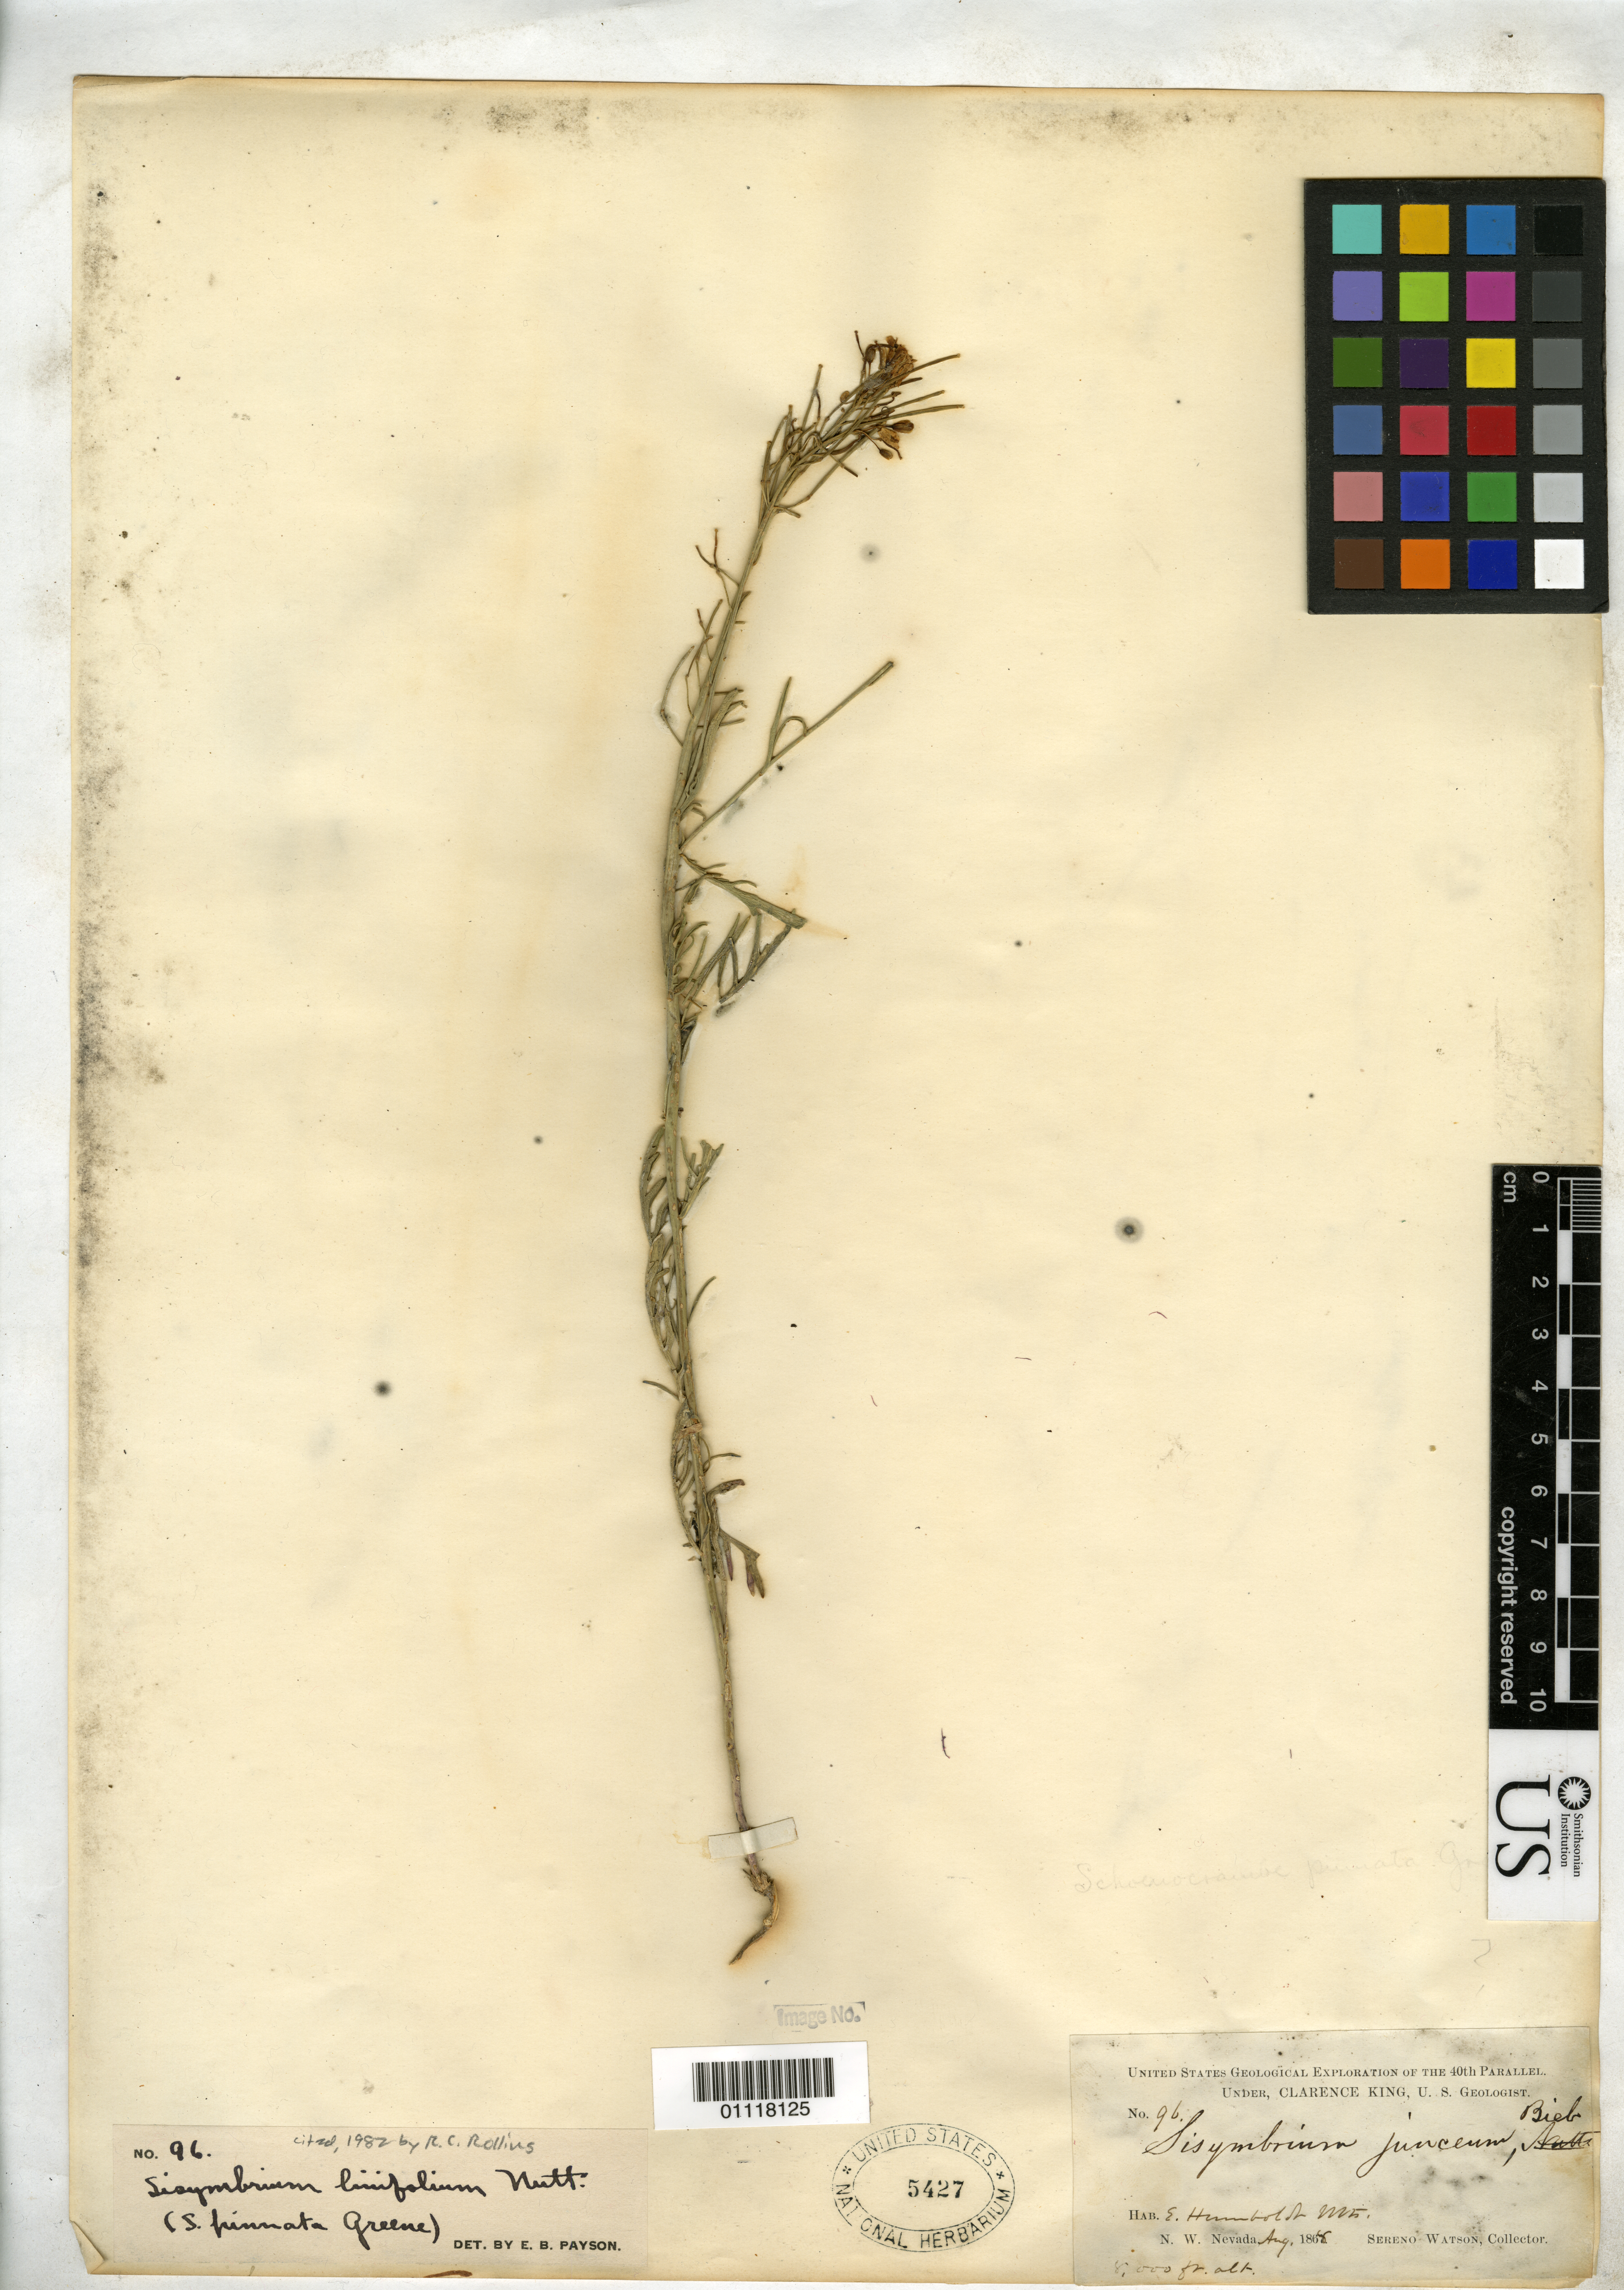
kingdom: Plantae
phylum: Tracheophyta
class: Magnoliopsida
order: Brassicales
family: Brassicaceae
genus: Sisymbrium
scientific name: Sisymbrium linifolium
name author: (Nutt.) Nutt. ex Torr. & A. Gray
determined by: Payson, E. B.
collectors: S. Watson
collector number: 96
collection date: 1868-08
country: United States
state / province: Nevada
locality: E. Humboldt Mts., N. W. Nevada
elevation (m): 2438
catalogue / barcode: US 5427